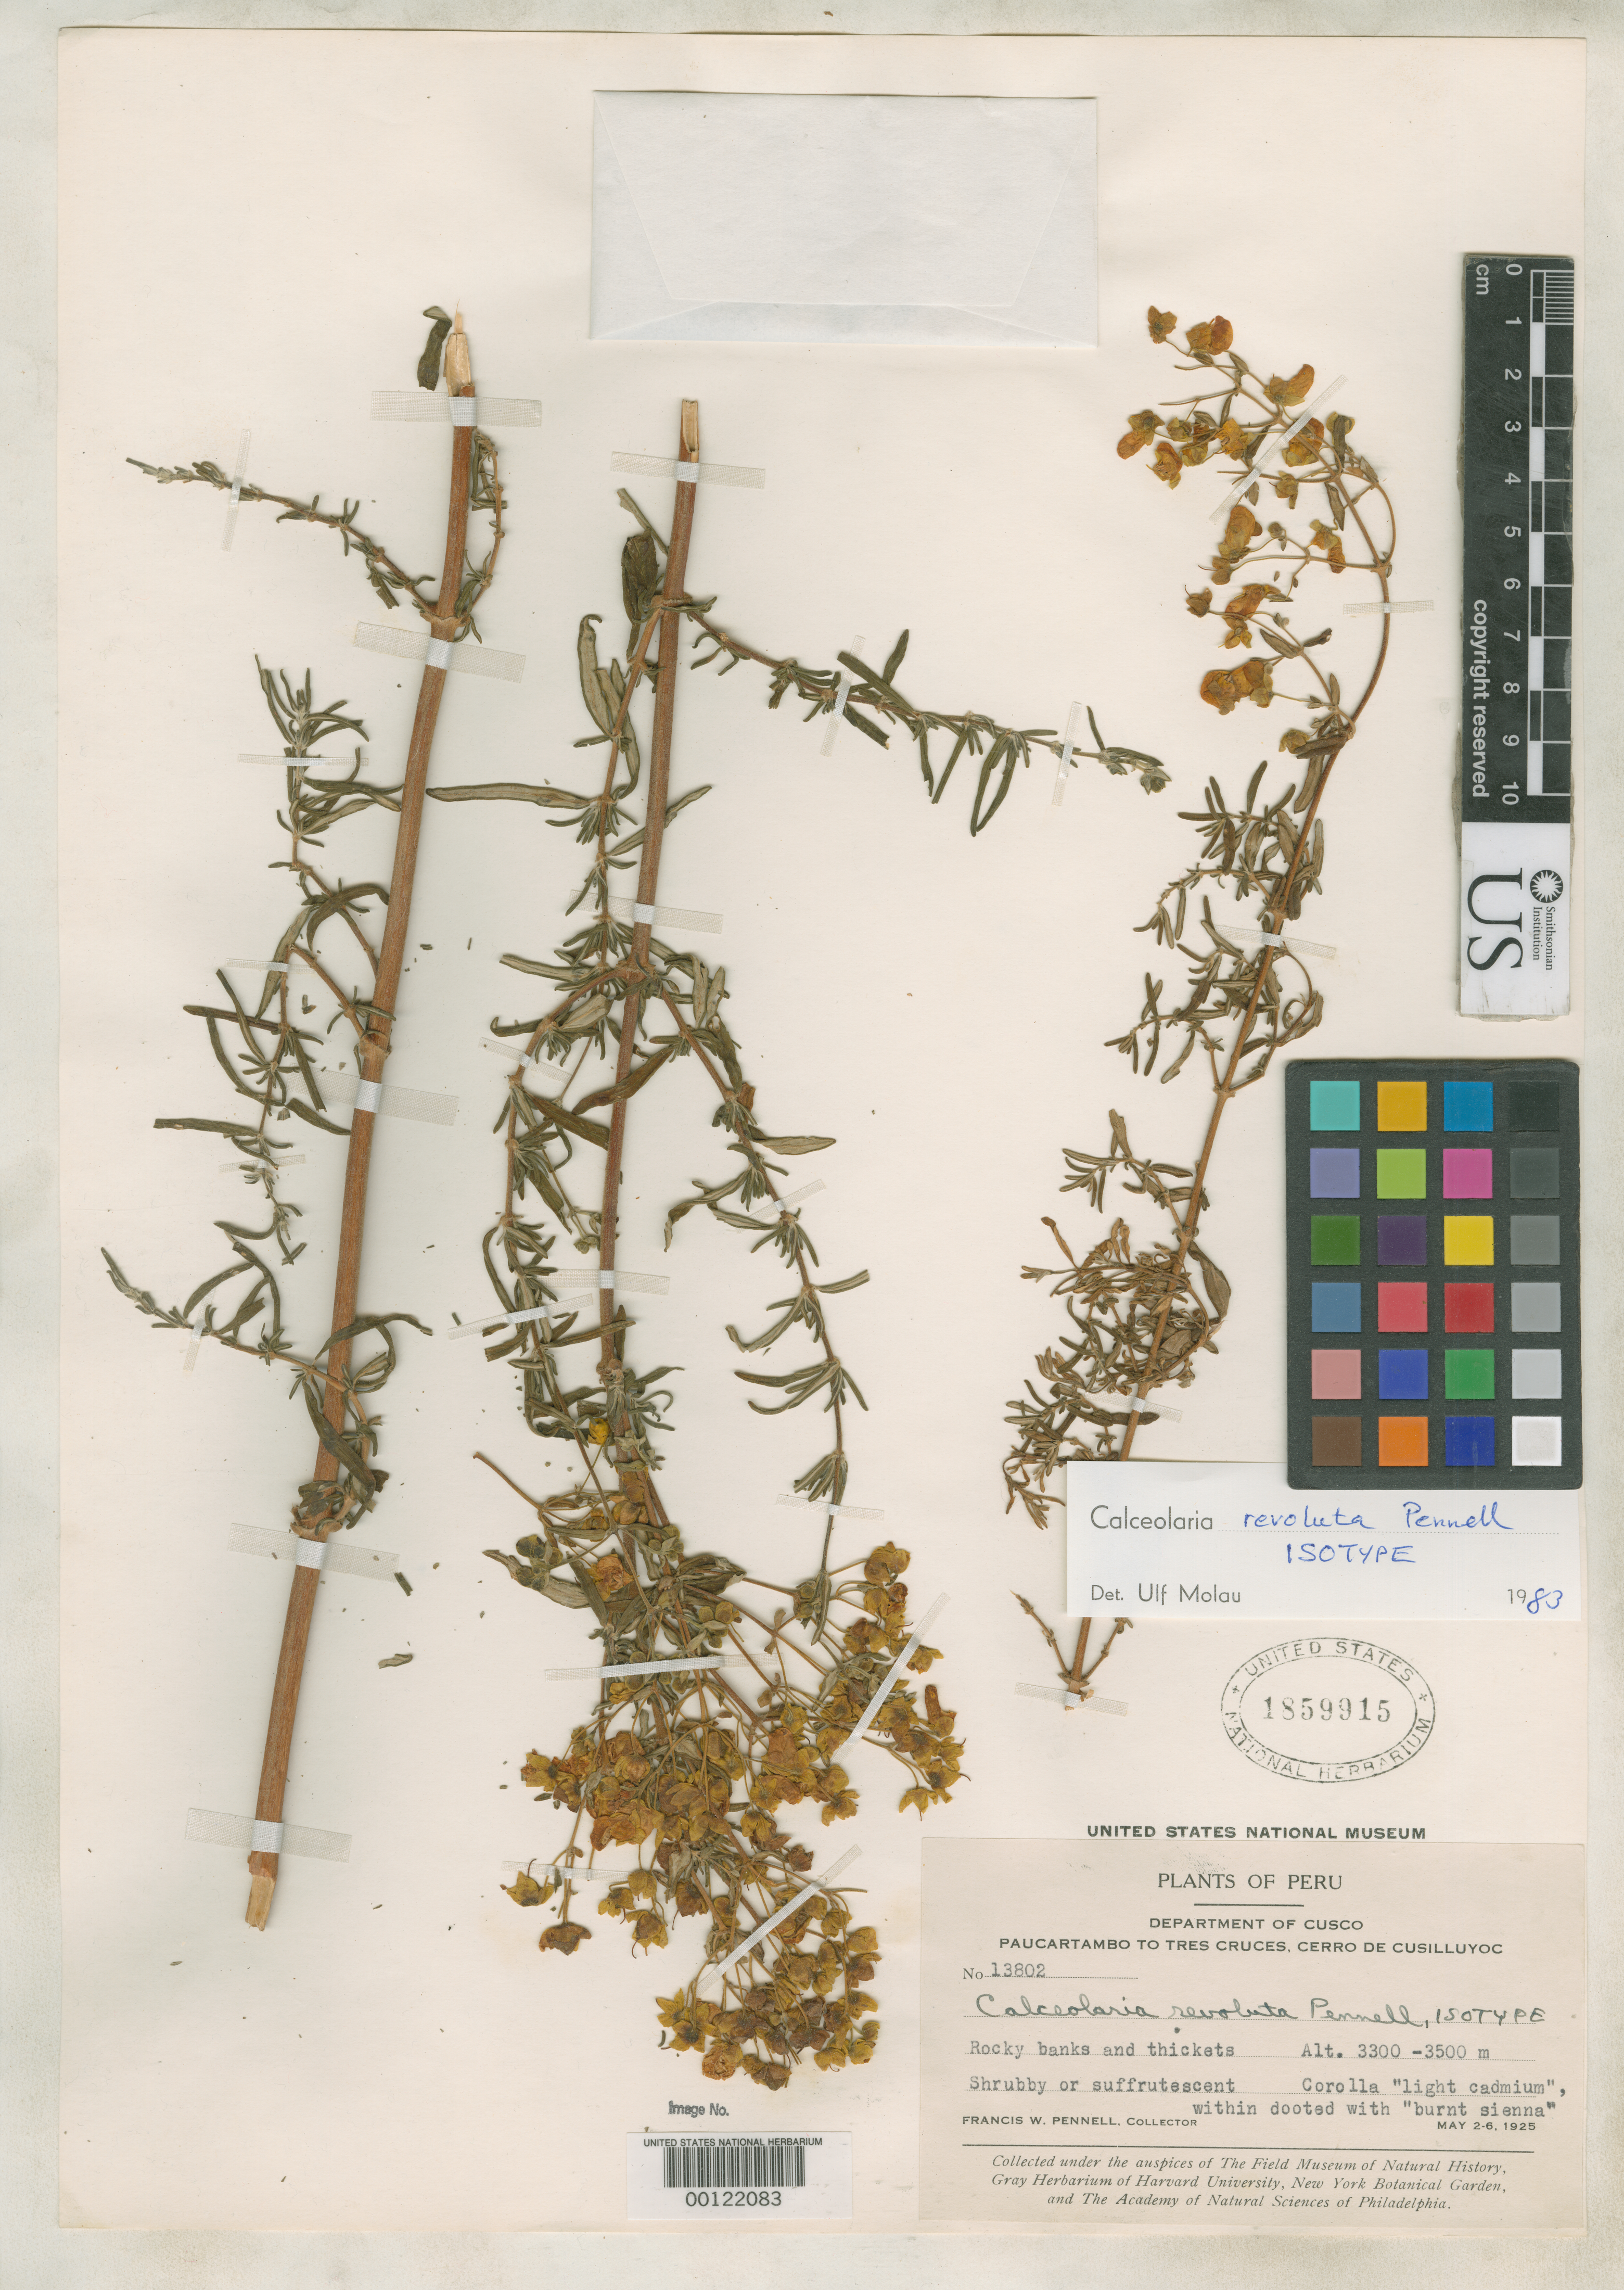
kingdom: Plantae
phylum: Tracheophyta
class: Magnoliopsida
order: Lamiales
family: Calceolariaceae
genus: Calceolaria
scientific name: Calceolaria revoluta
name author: Pennell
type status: Isotype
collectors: F. W. Pennell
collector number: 13802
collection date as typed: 02 May 1925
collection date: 1925-05-02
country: Peru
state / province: Cusco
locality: Paucartambo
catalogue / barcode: US 1859915